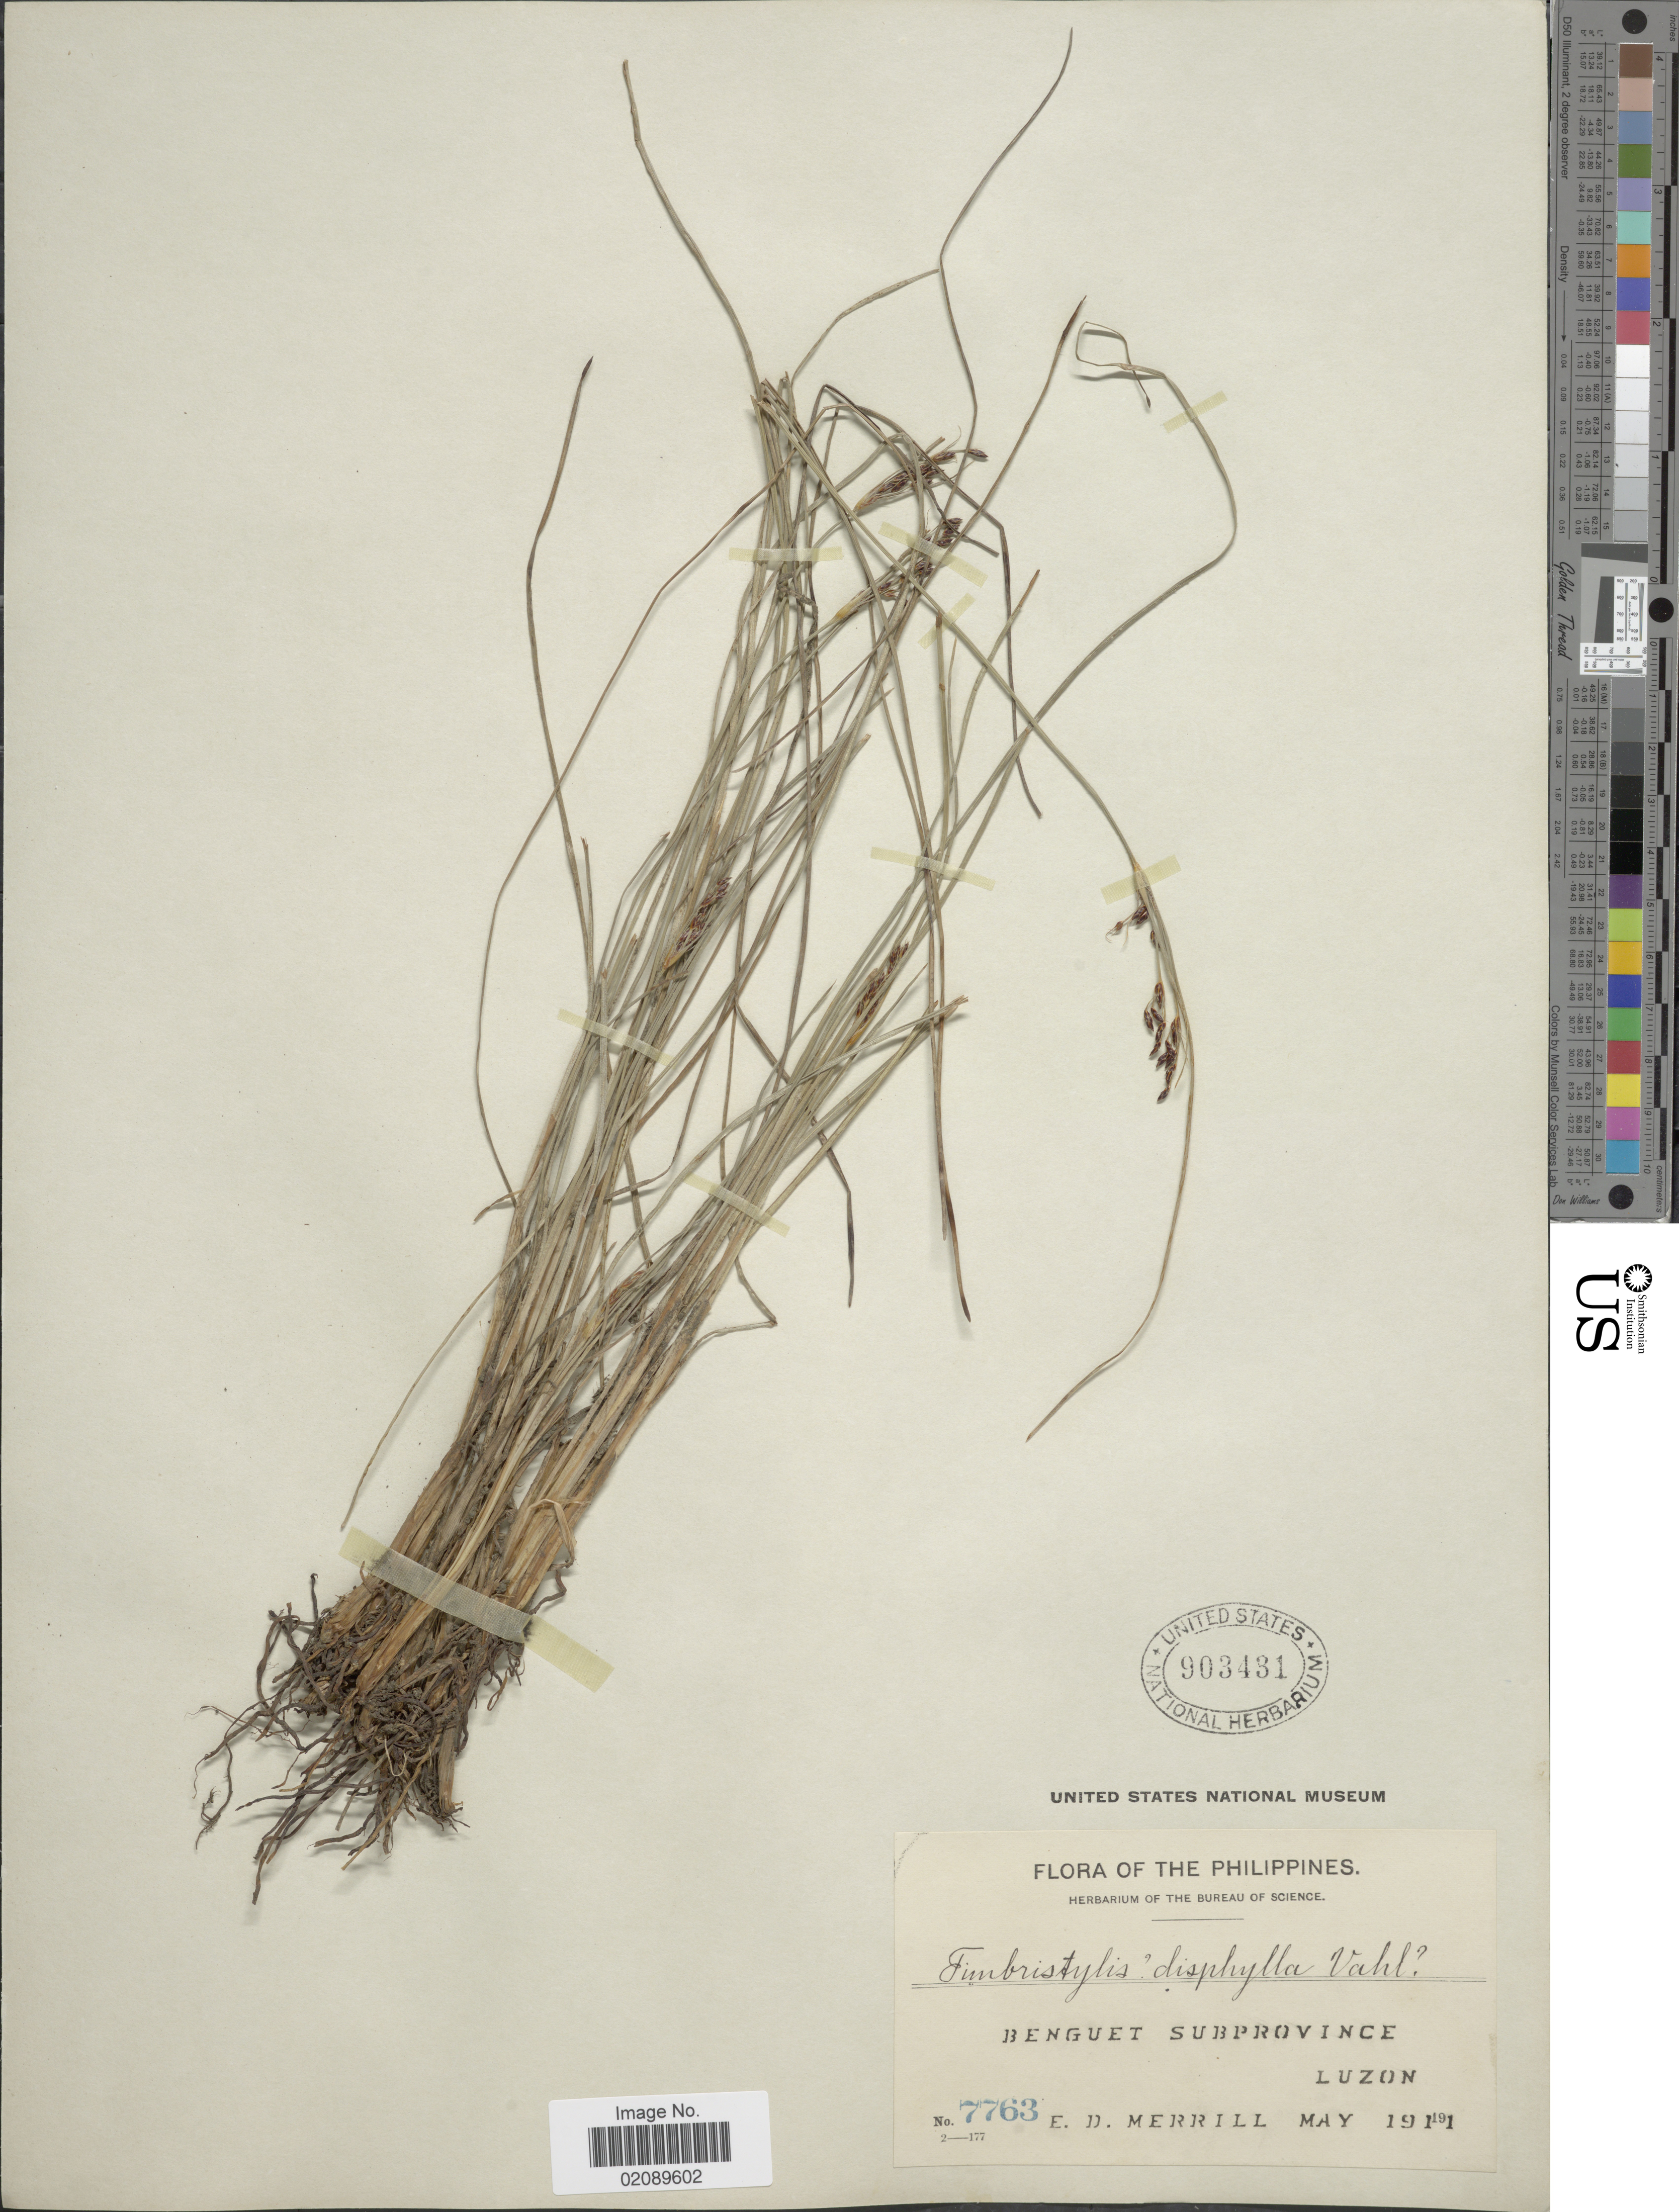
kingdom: Plantae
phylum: Tracheophyta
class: Liliopsida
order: Poales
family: Cyperaceae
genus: Fimbristylis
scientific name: Fimbristylis annua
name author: (All.) Roem. & Schult.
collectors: E. D. Merrill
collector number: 7763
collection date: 1911-05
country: Philippines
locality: Benguet Subprovince, Luzon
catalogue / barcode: US 903431